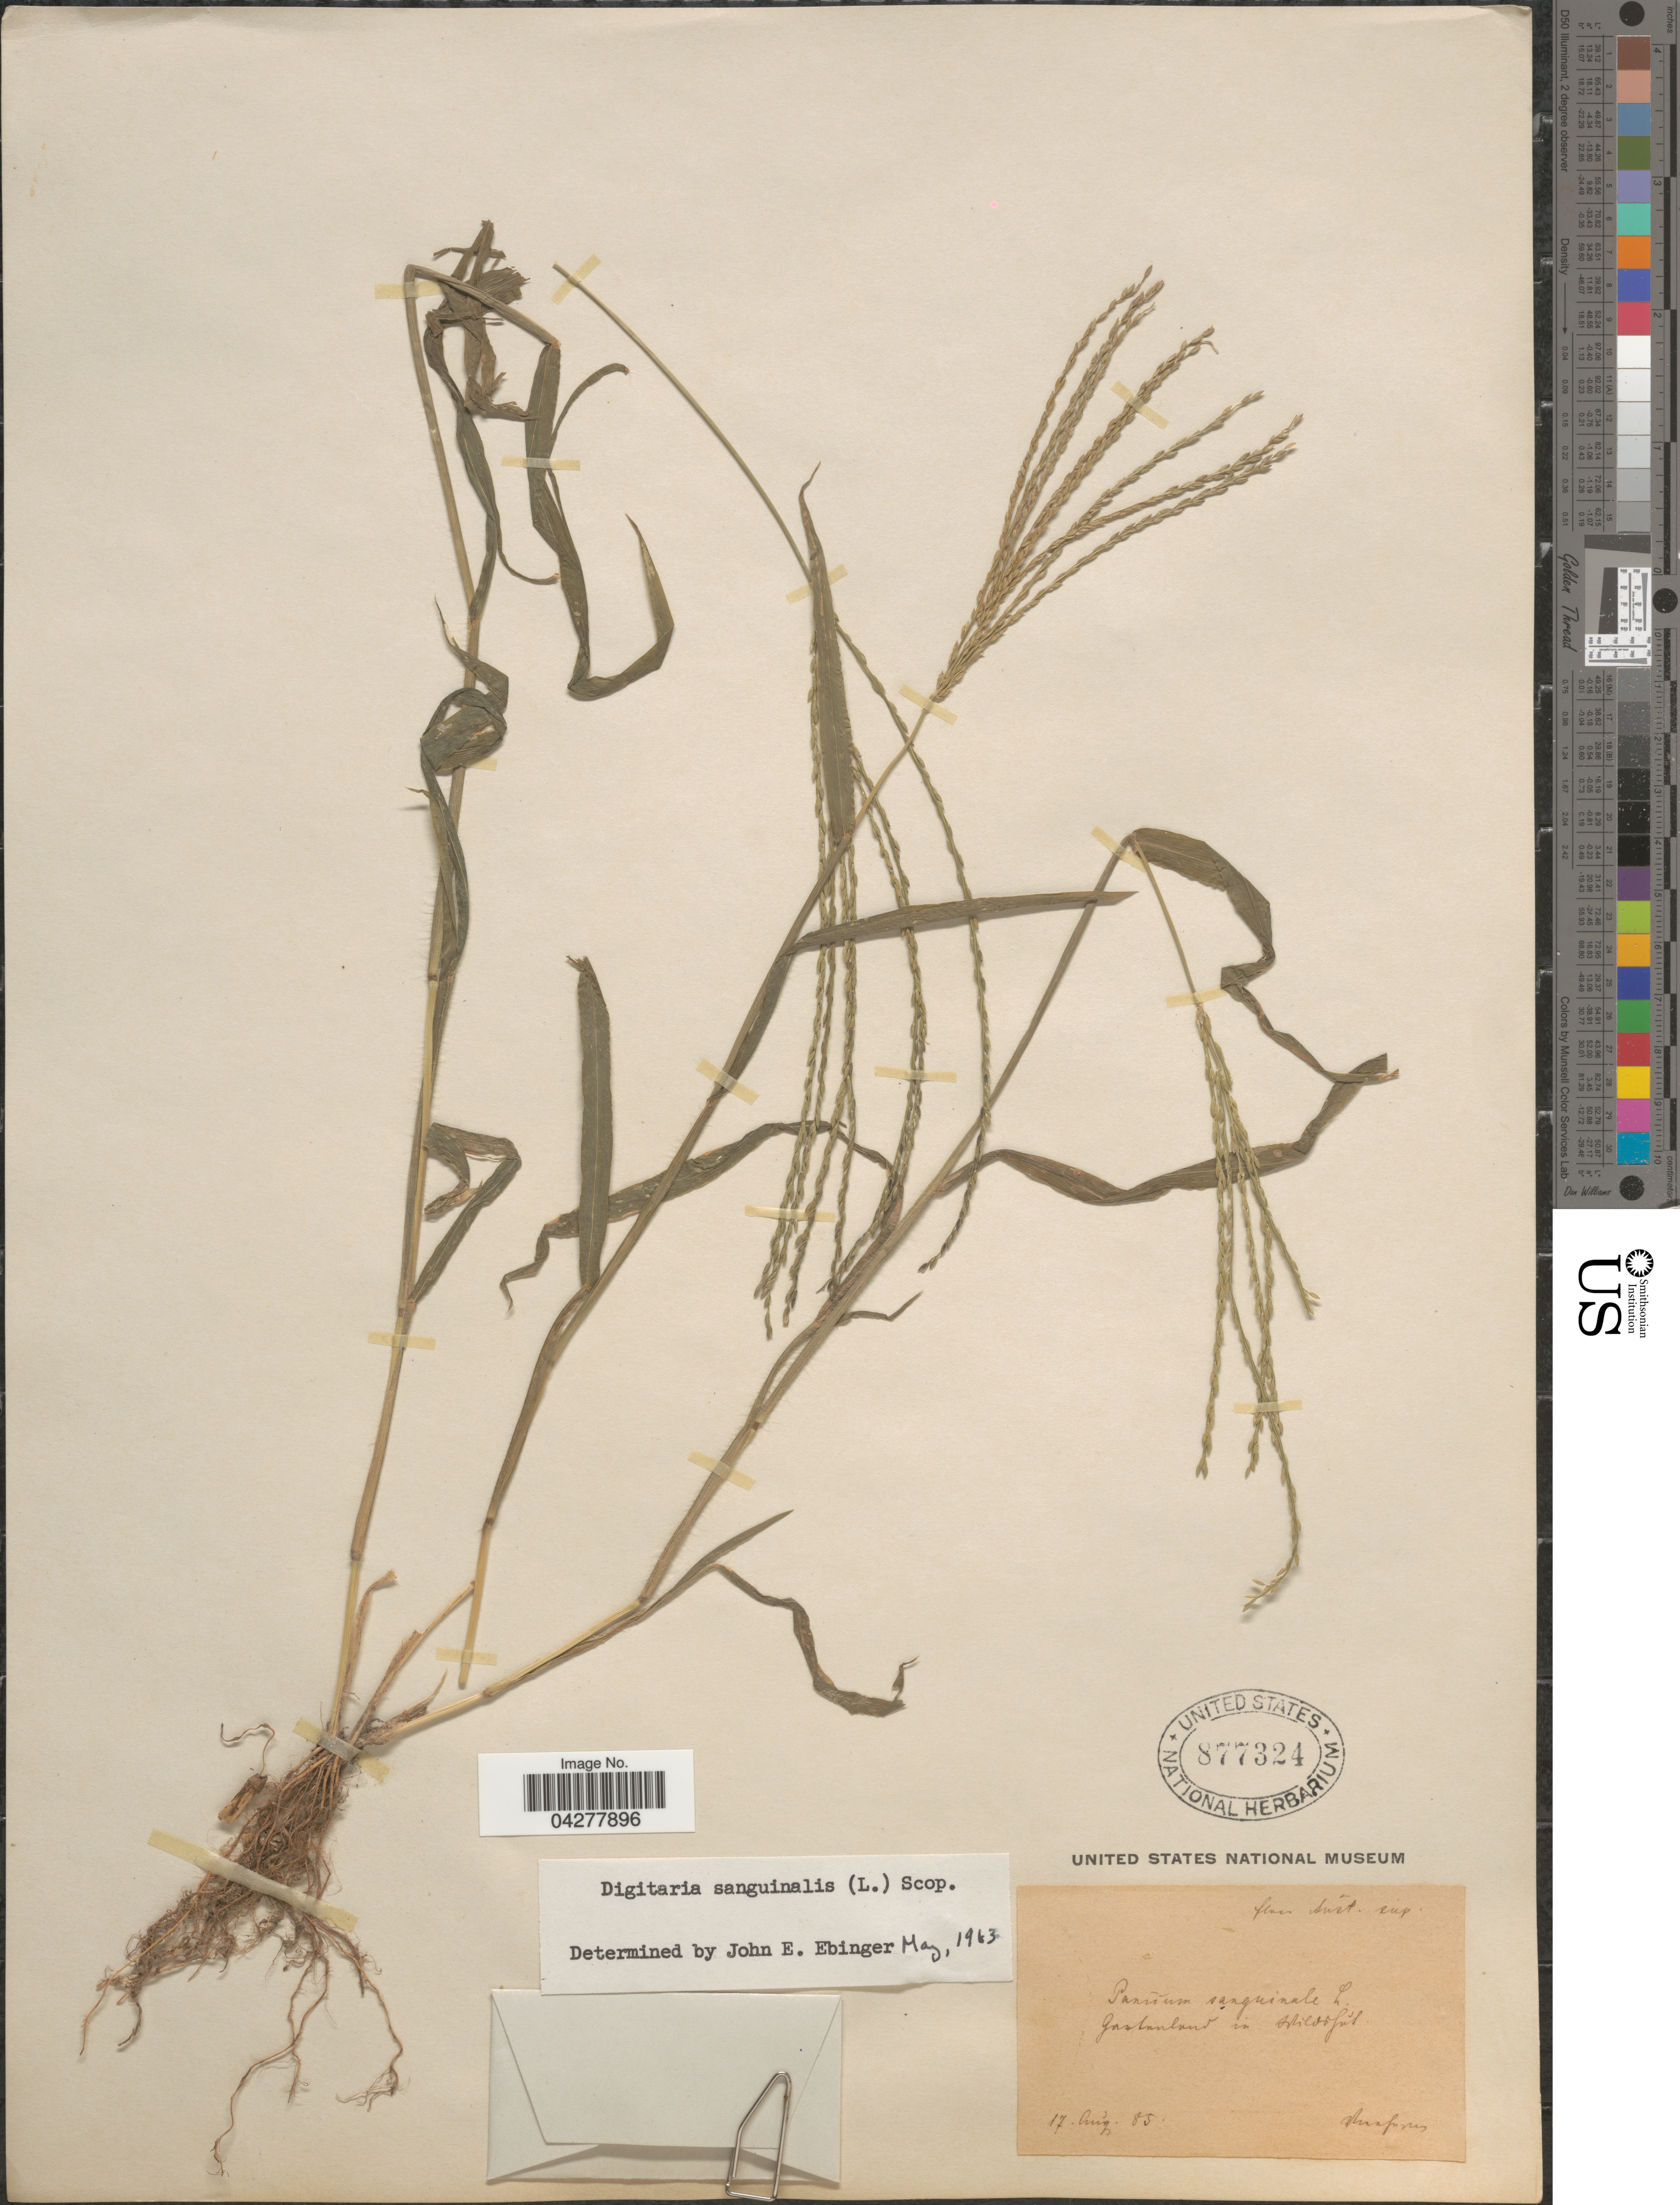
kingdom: Plantae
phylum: Tracheophyta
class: Liliopsida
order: Poales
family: Poaceae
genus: Digitaria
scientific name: Digitaria sanguinalis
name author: (L.) Scop.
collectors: F. Vierhapper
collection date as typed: Transcribed d/m/y: 17/8/85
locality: Aust. sup. Gaulanland in Wildsfut. [interpreted]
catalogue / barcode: US 877324